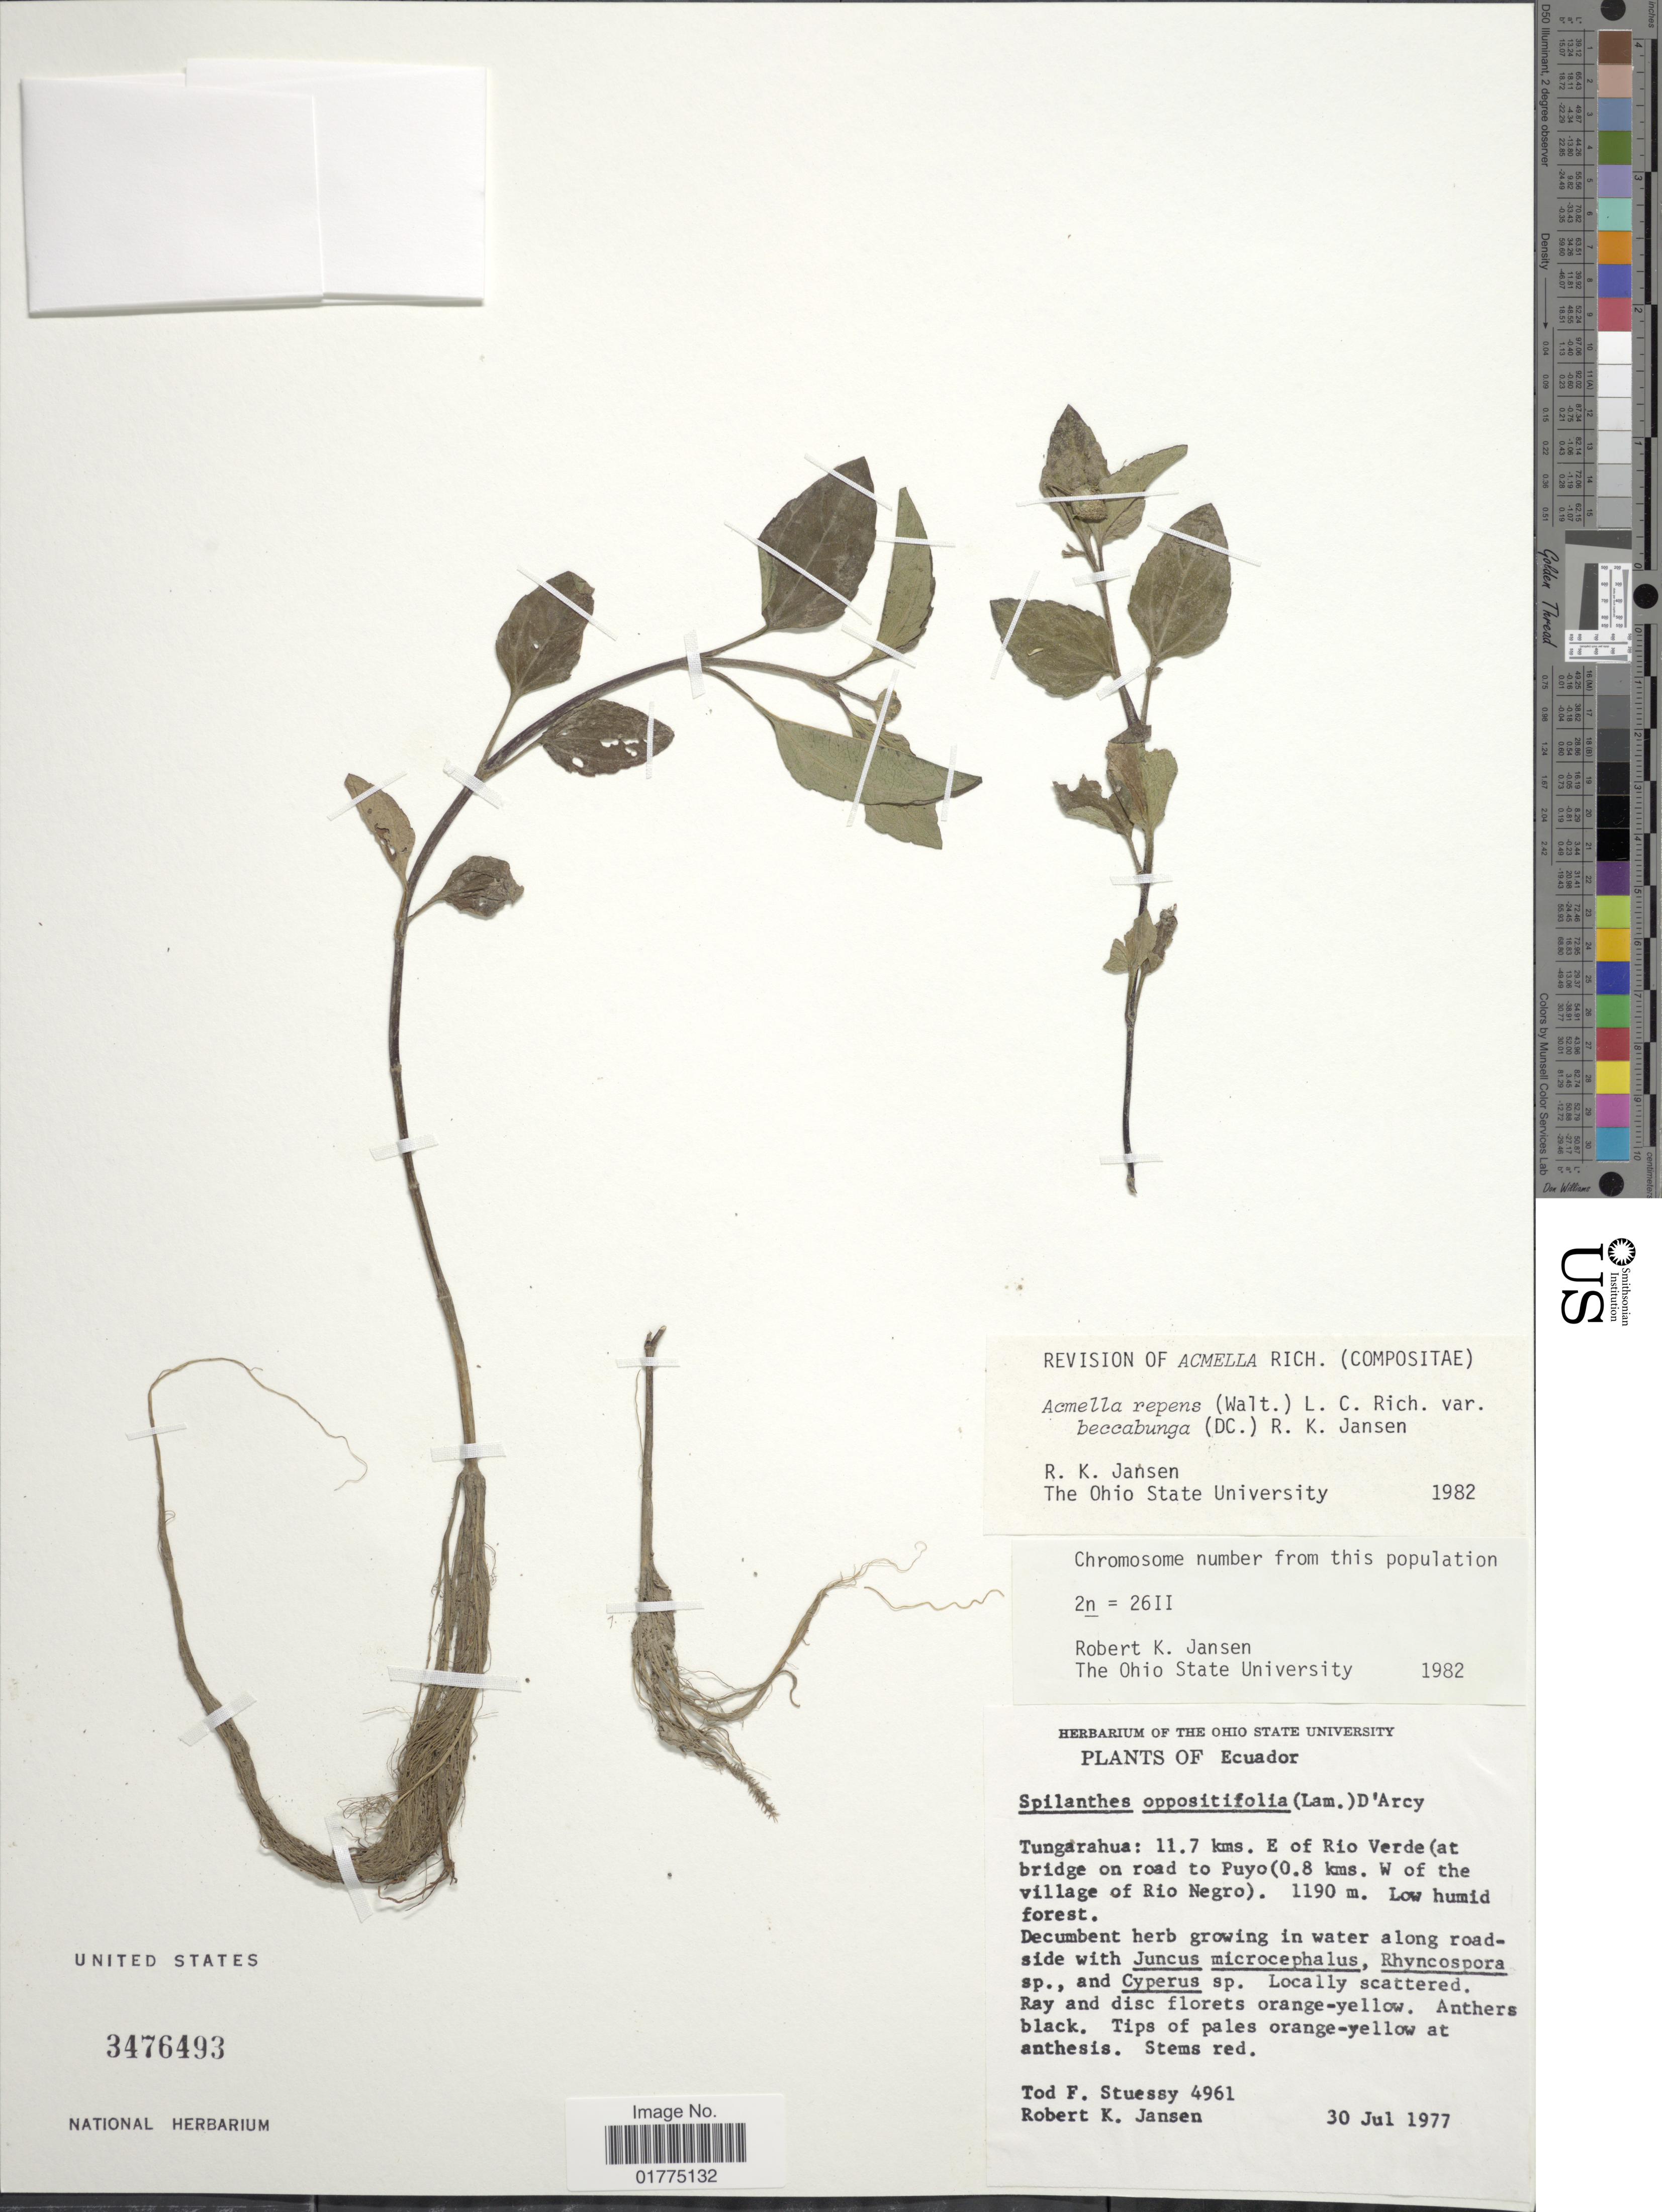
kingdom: Plantae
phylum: Tracheophyta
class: Magnoliopsida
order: Asterales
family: Asteraceae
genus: Heliopsis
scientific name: Heliopsis buphthalmoides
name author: (Jacq.) Dunal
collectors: T. Stuessy & R. K. Jansen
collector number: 4961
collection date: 1977-07-30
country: Ecuador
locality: Tungarahua: 11.7 kms. E of Rio Verde (at bridge on road to Puyo (0.8 kms. W of the village of Rio Negro)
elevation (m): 1190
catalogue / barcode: US 3476493